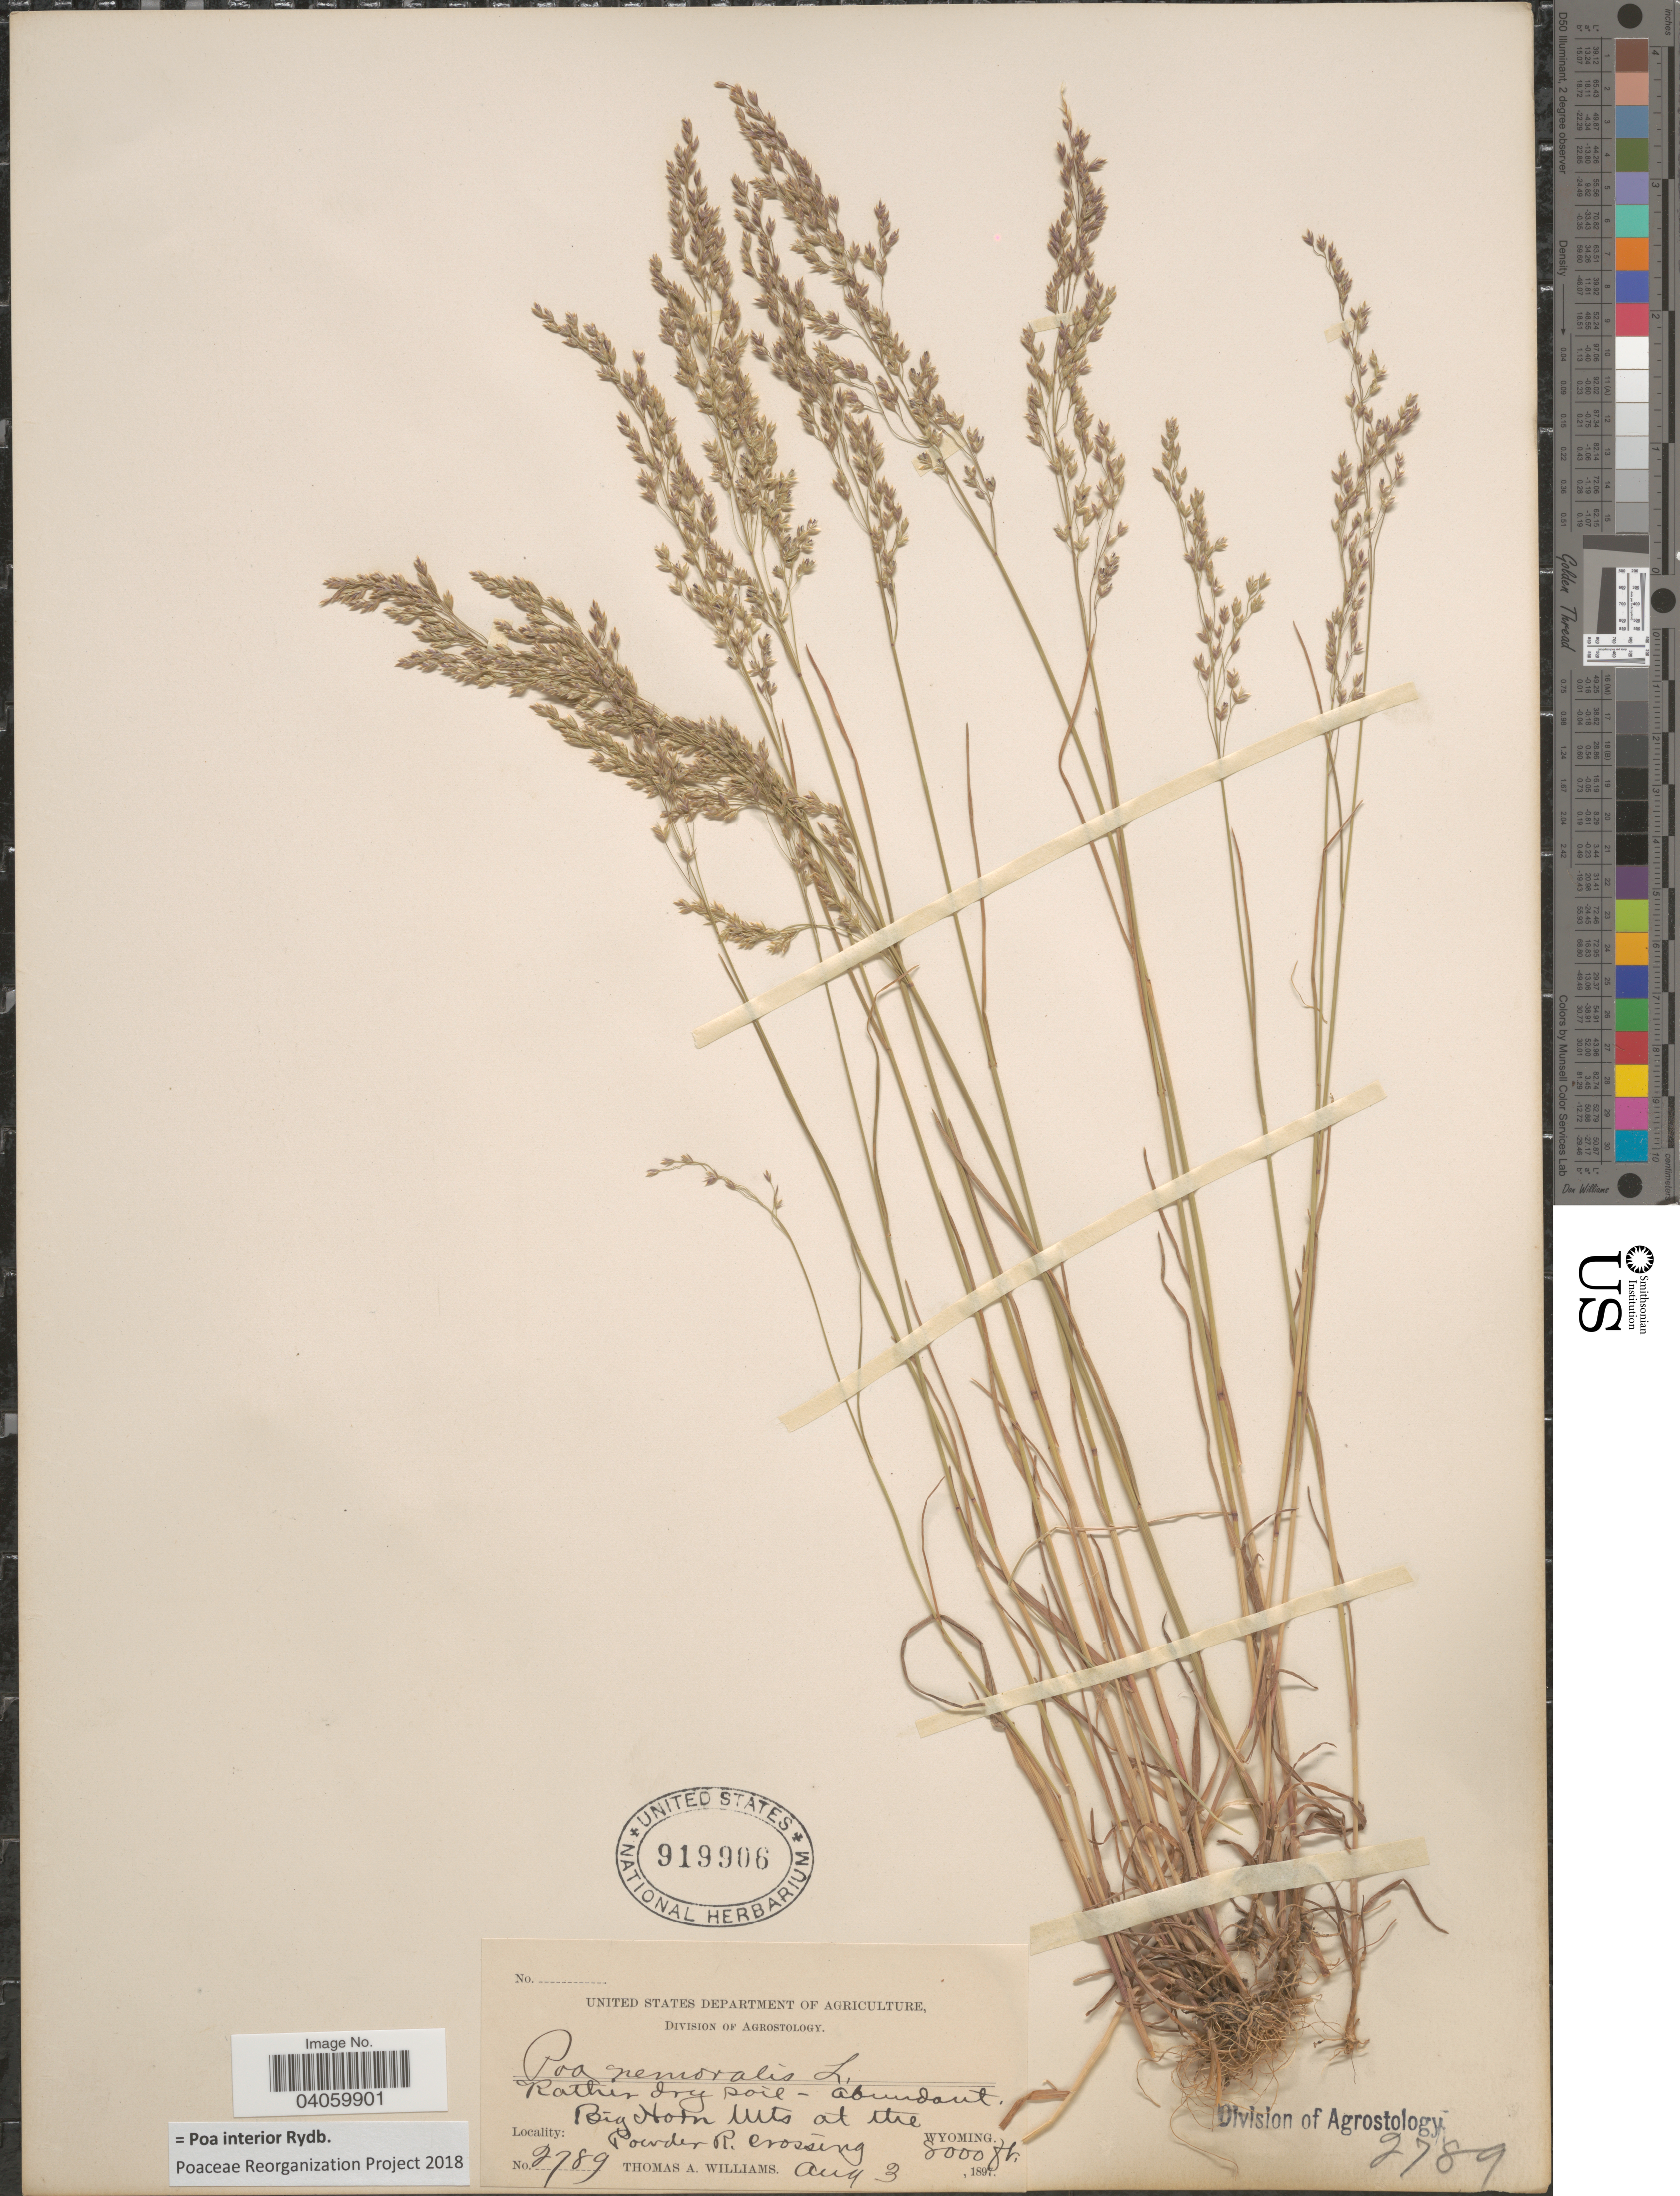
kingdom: Plantae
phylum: Tracheophyta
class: Liliopsida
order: Poales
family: Poaceae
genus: Poa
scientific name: Poa interior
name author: Rydb.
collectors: T. A. Williams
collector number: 2789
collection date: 1897-08-03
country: United States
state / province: Wyoming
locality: Big Horn Mts at the Powder R. crossing.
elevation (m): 2438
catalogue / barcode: US 919906